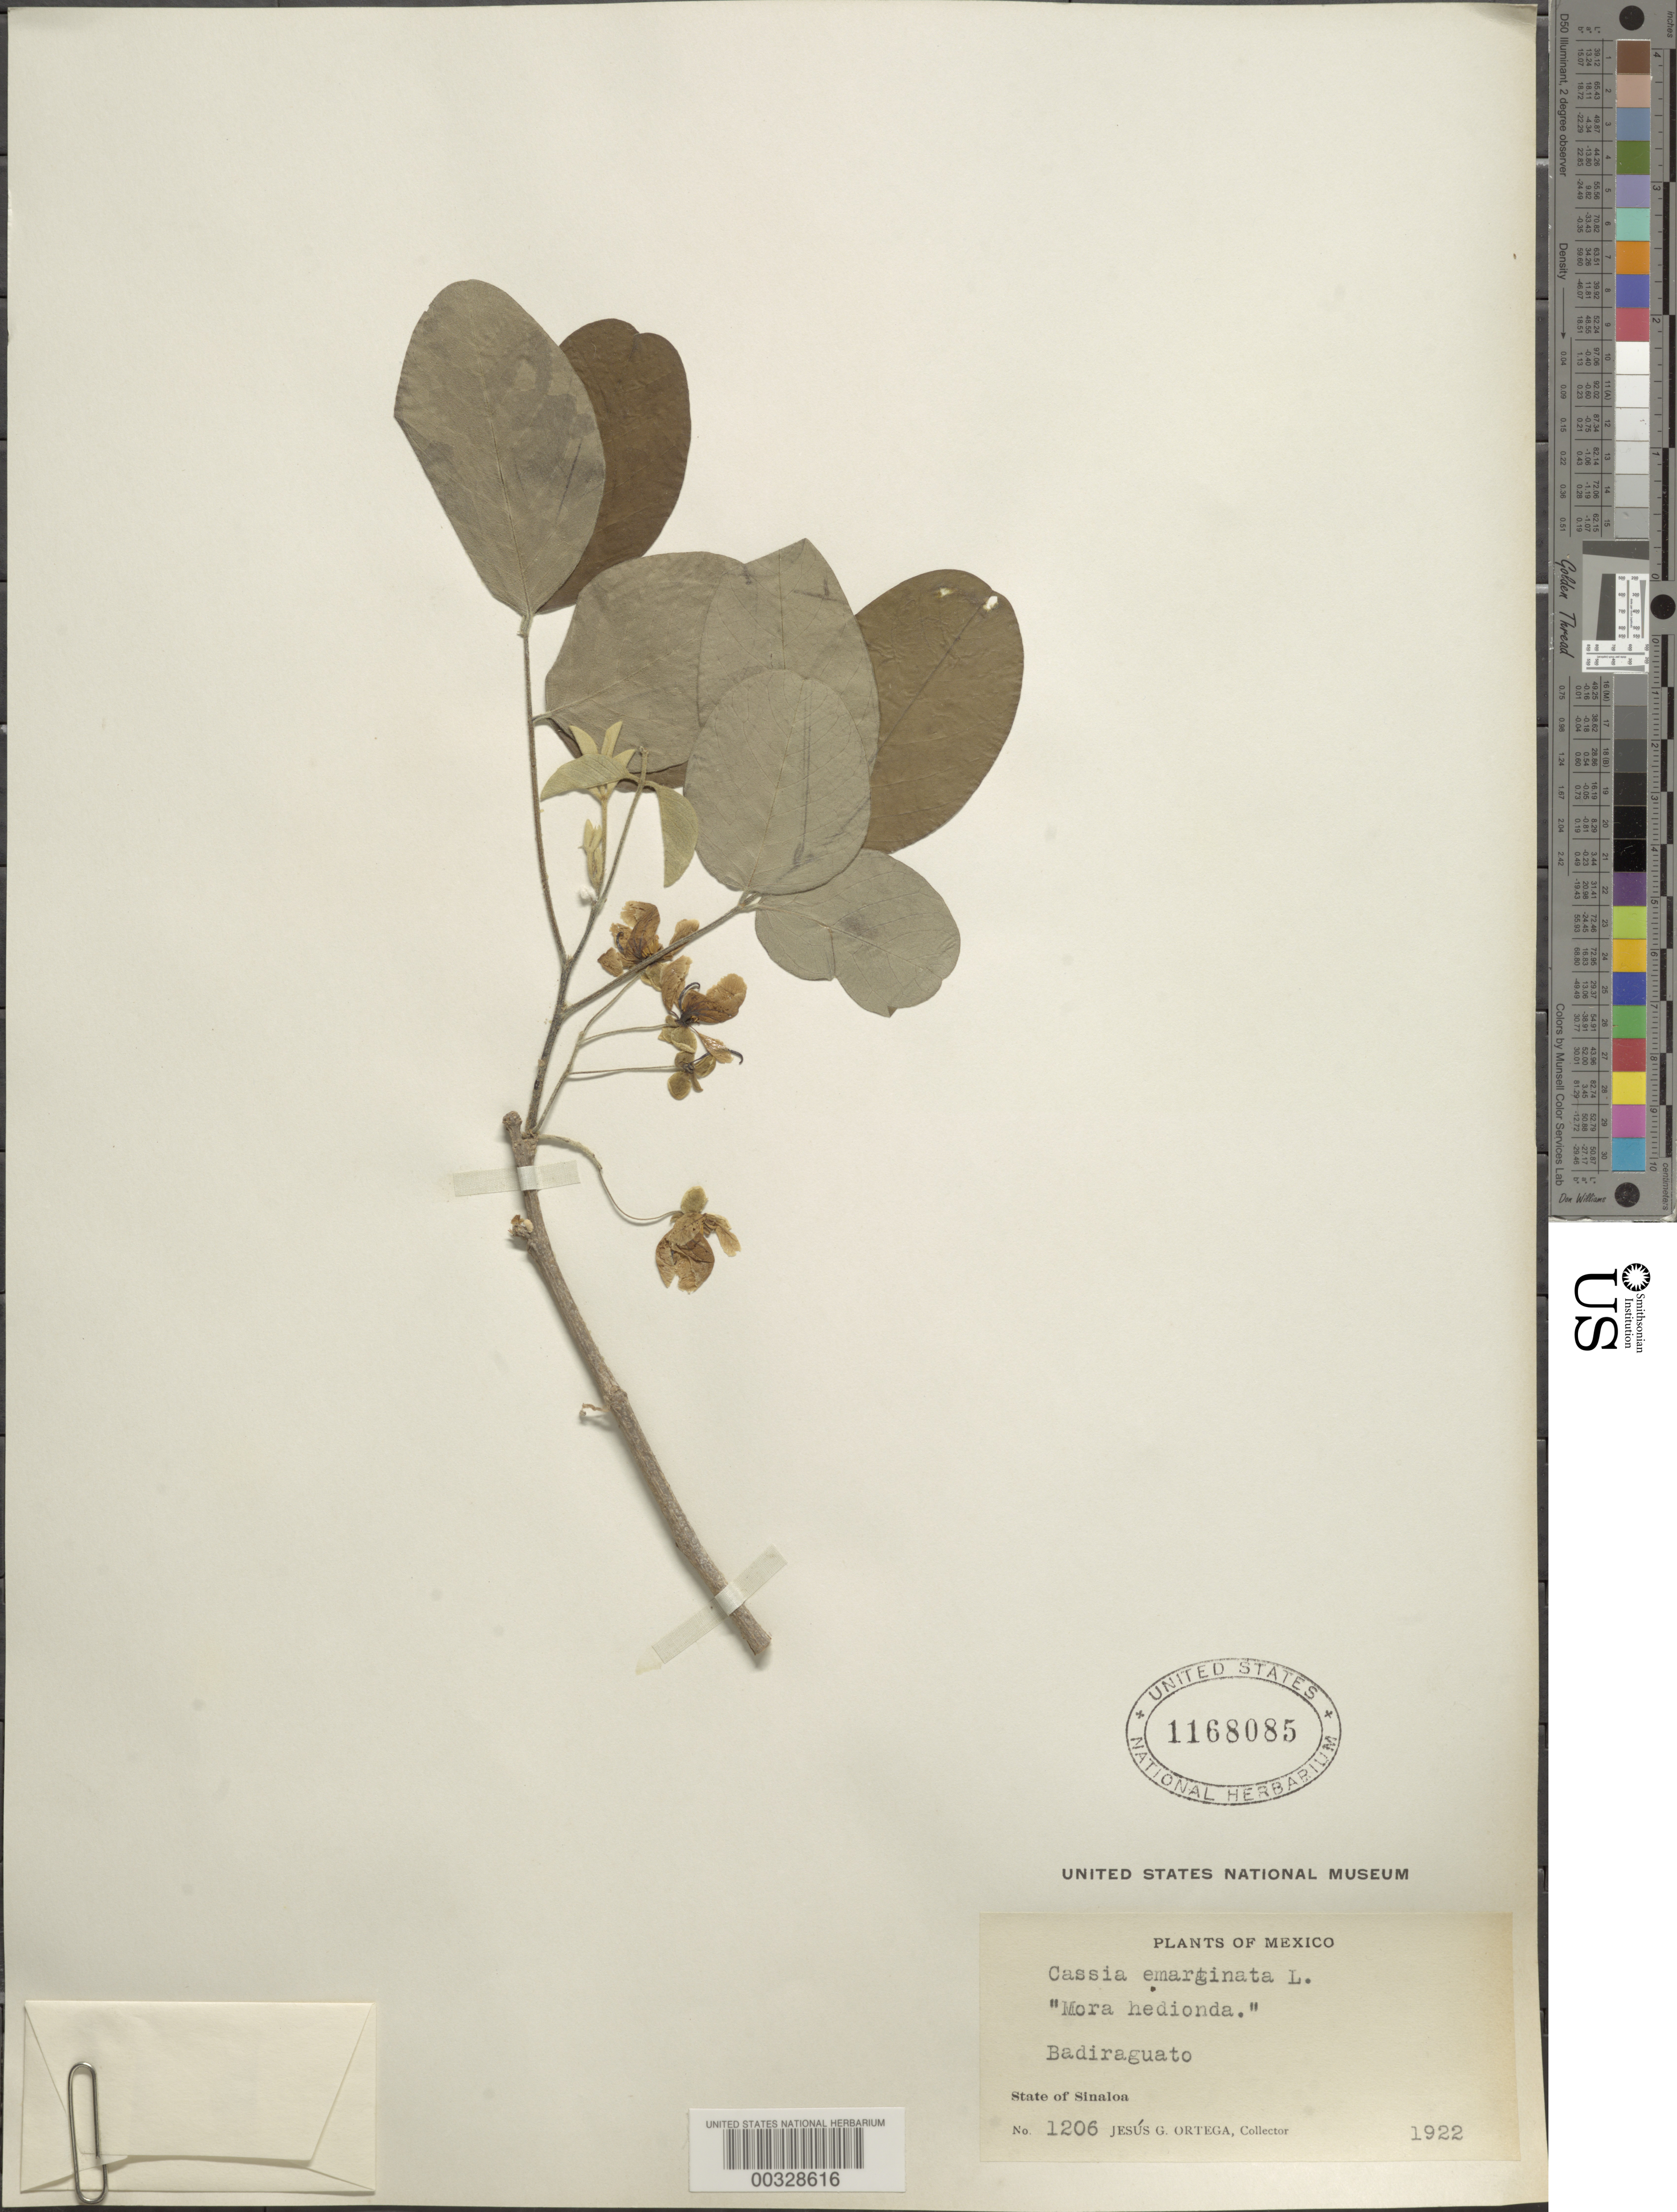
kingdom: Plantae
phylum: Tracheophyta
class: Magnoliopsida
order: Fabales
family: Fabaceae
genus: Senna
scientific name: Senna emarginata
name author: L.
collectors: J. Ortega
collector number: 1206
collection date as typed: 1922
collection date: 1922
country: Mexico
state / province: Sinaloa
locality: Badiraguato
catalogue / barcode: US 1168085